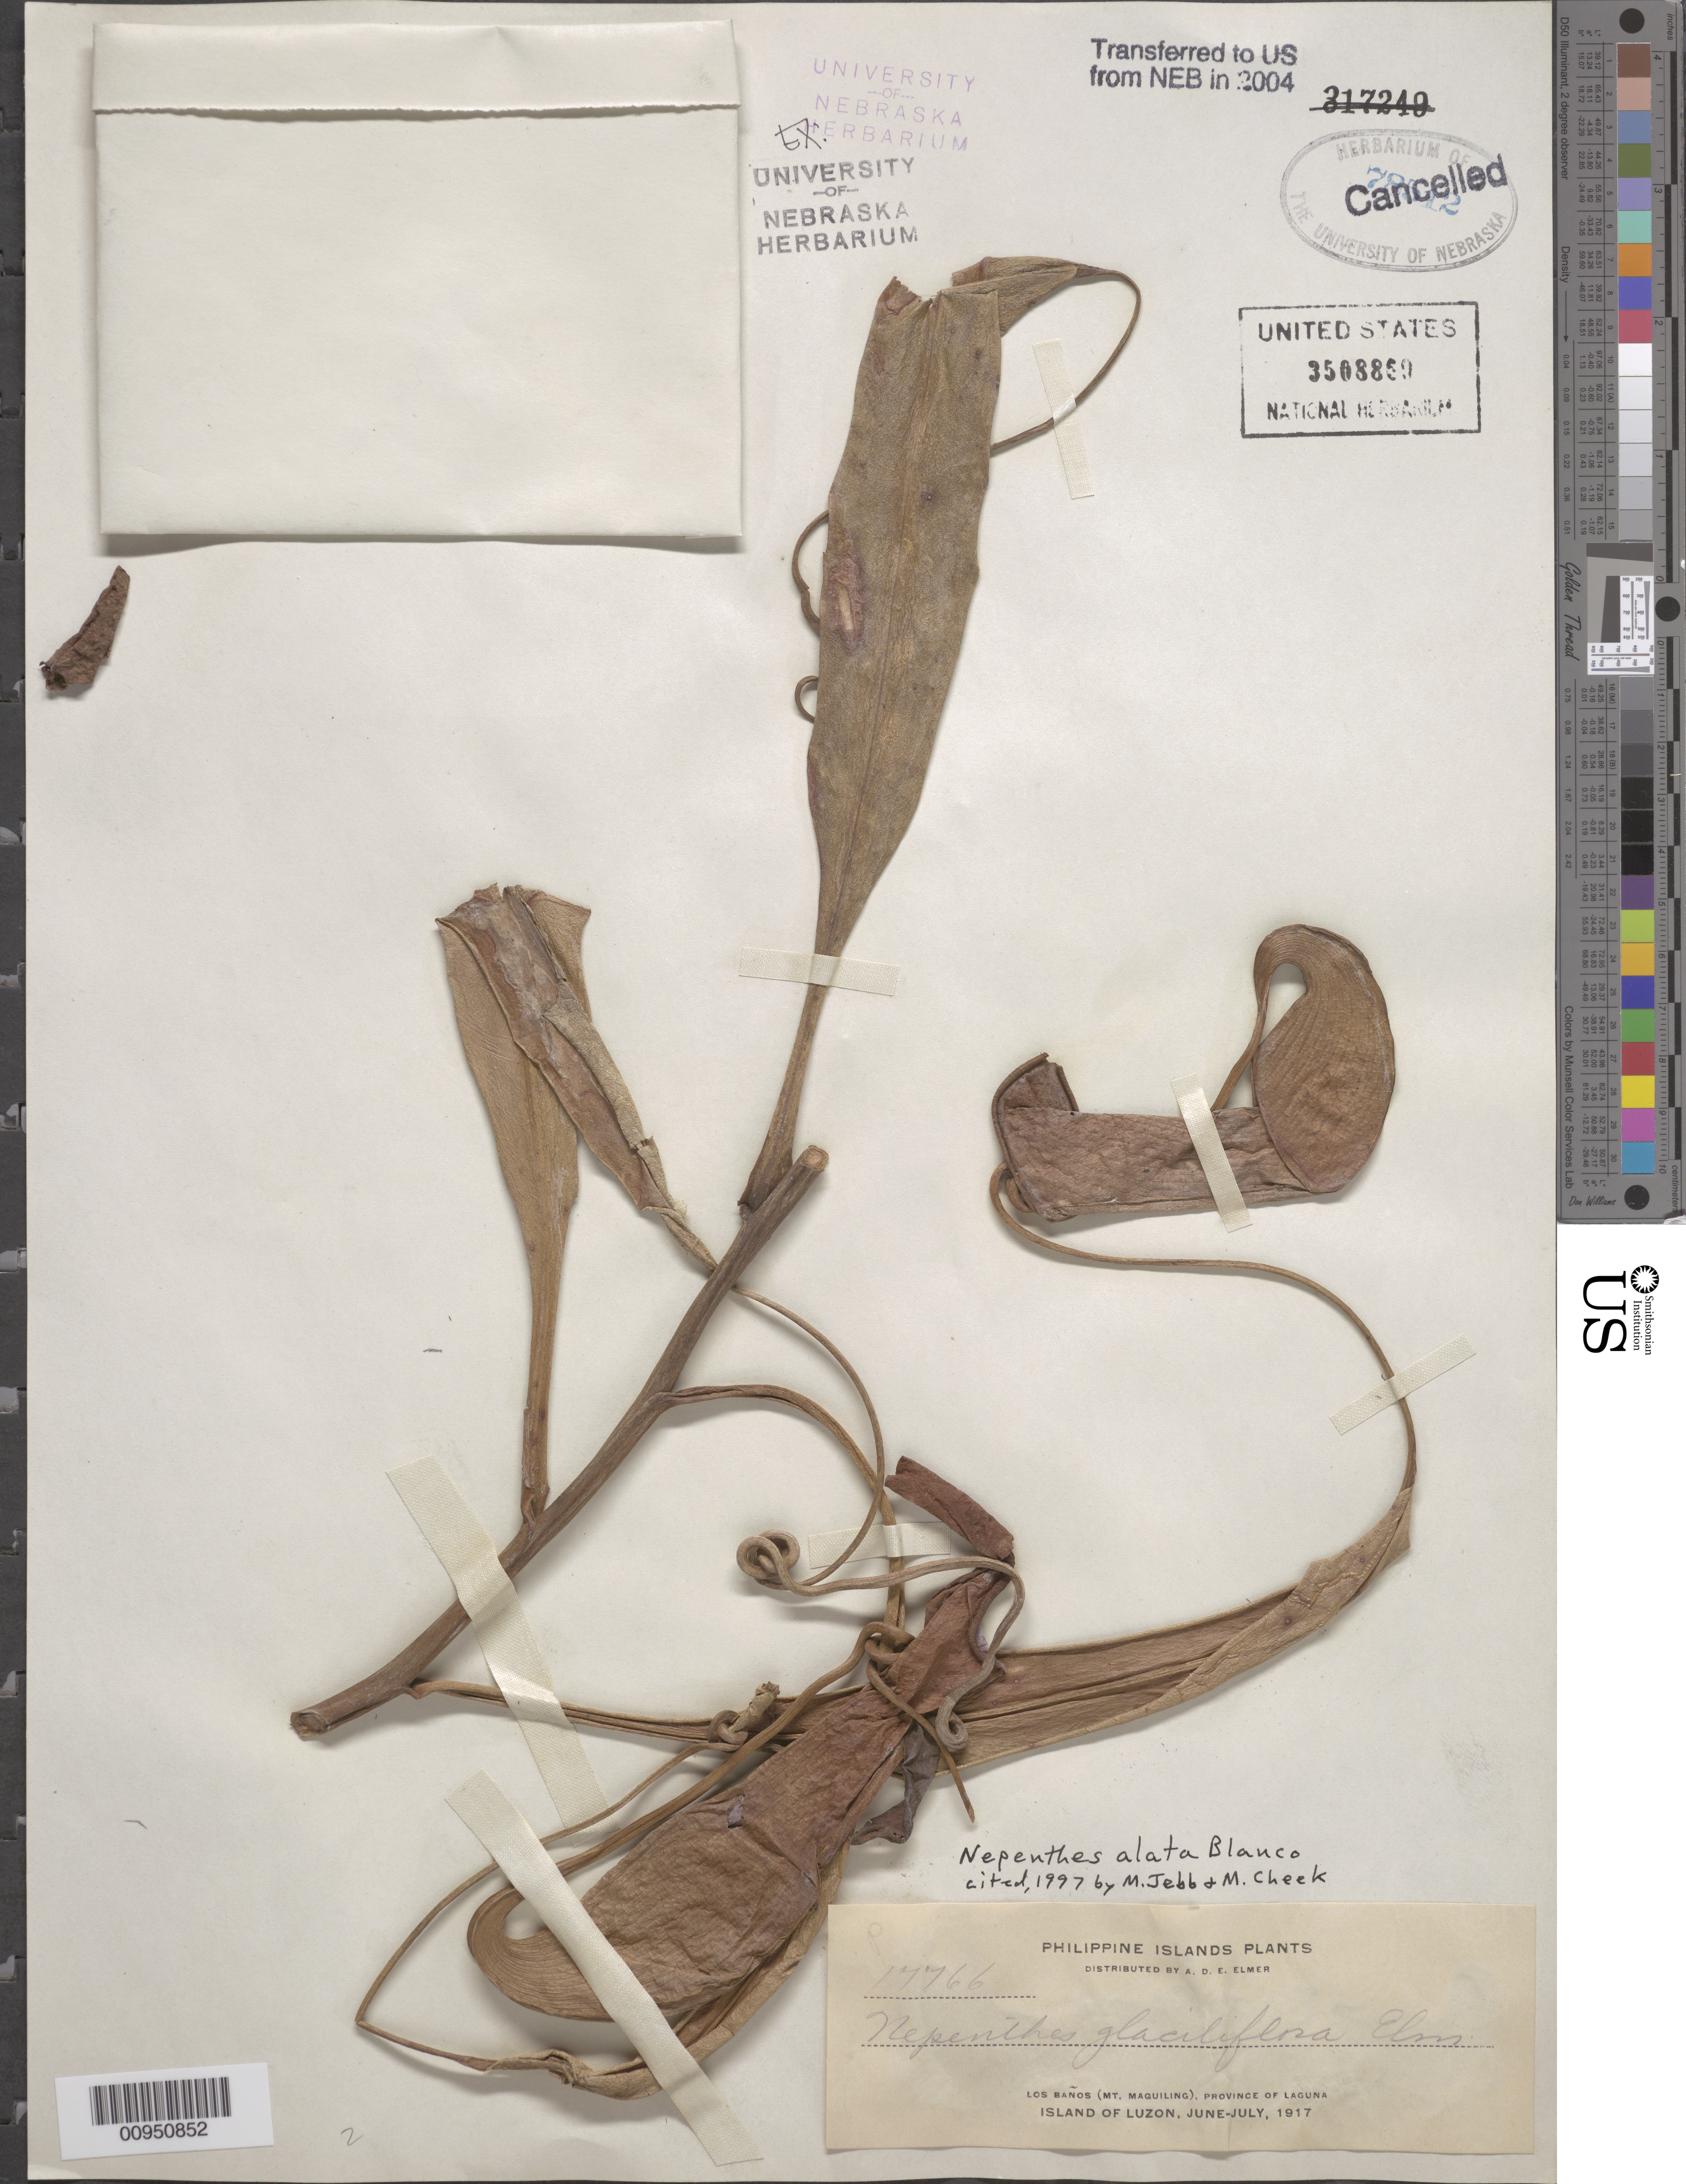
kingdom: Plantae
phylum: Tracheophyta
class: Magnoliopsida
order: Caryophyllales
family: Nepenthaceae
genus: Nepenthes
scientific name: Nepenthes alata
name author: Blanco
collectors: A. D. E. Elmer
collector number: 17766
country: Philippines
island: Luzon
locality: Los Banos, Mt. Maguiling, Laguna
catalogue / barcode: US 3508869